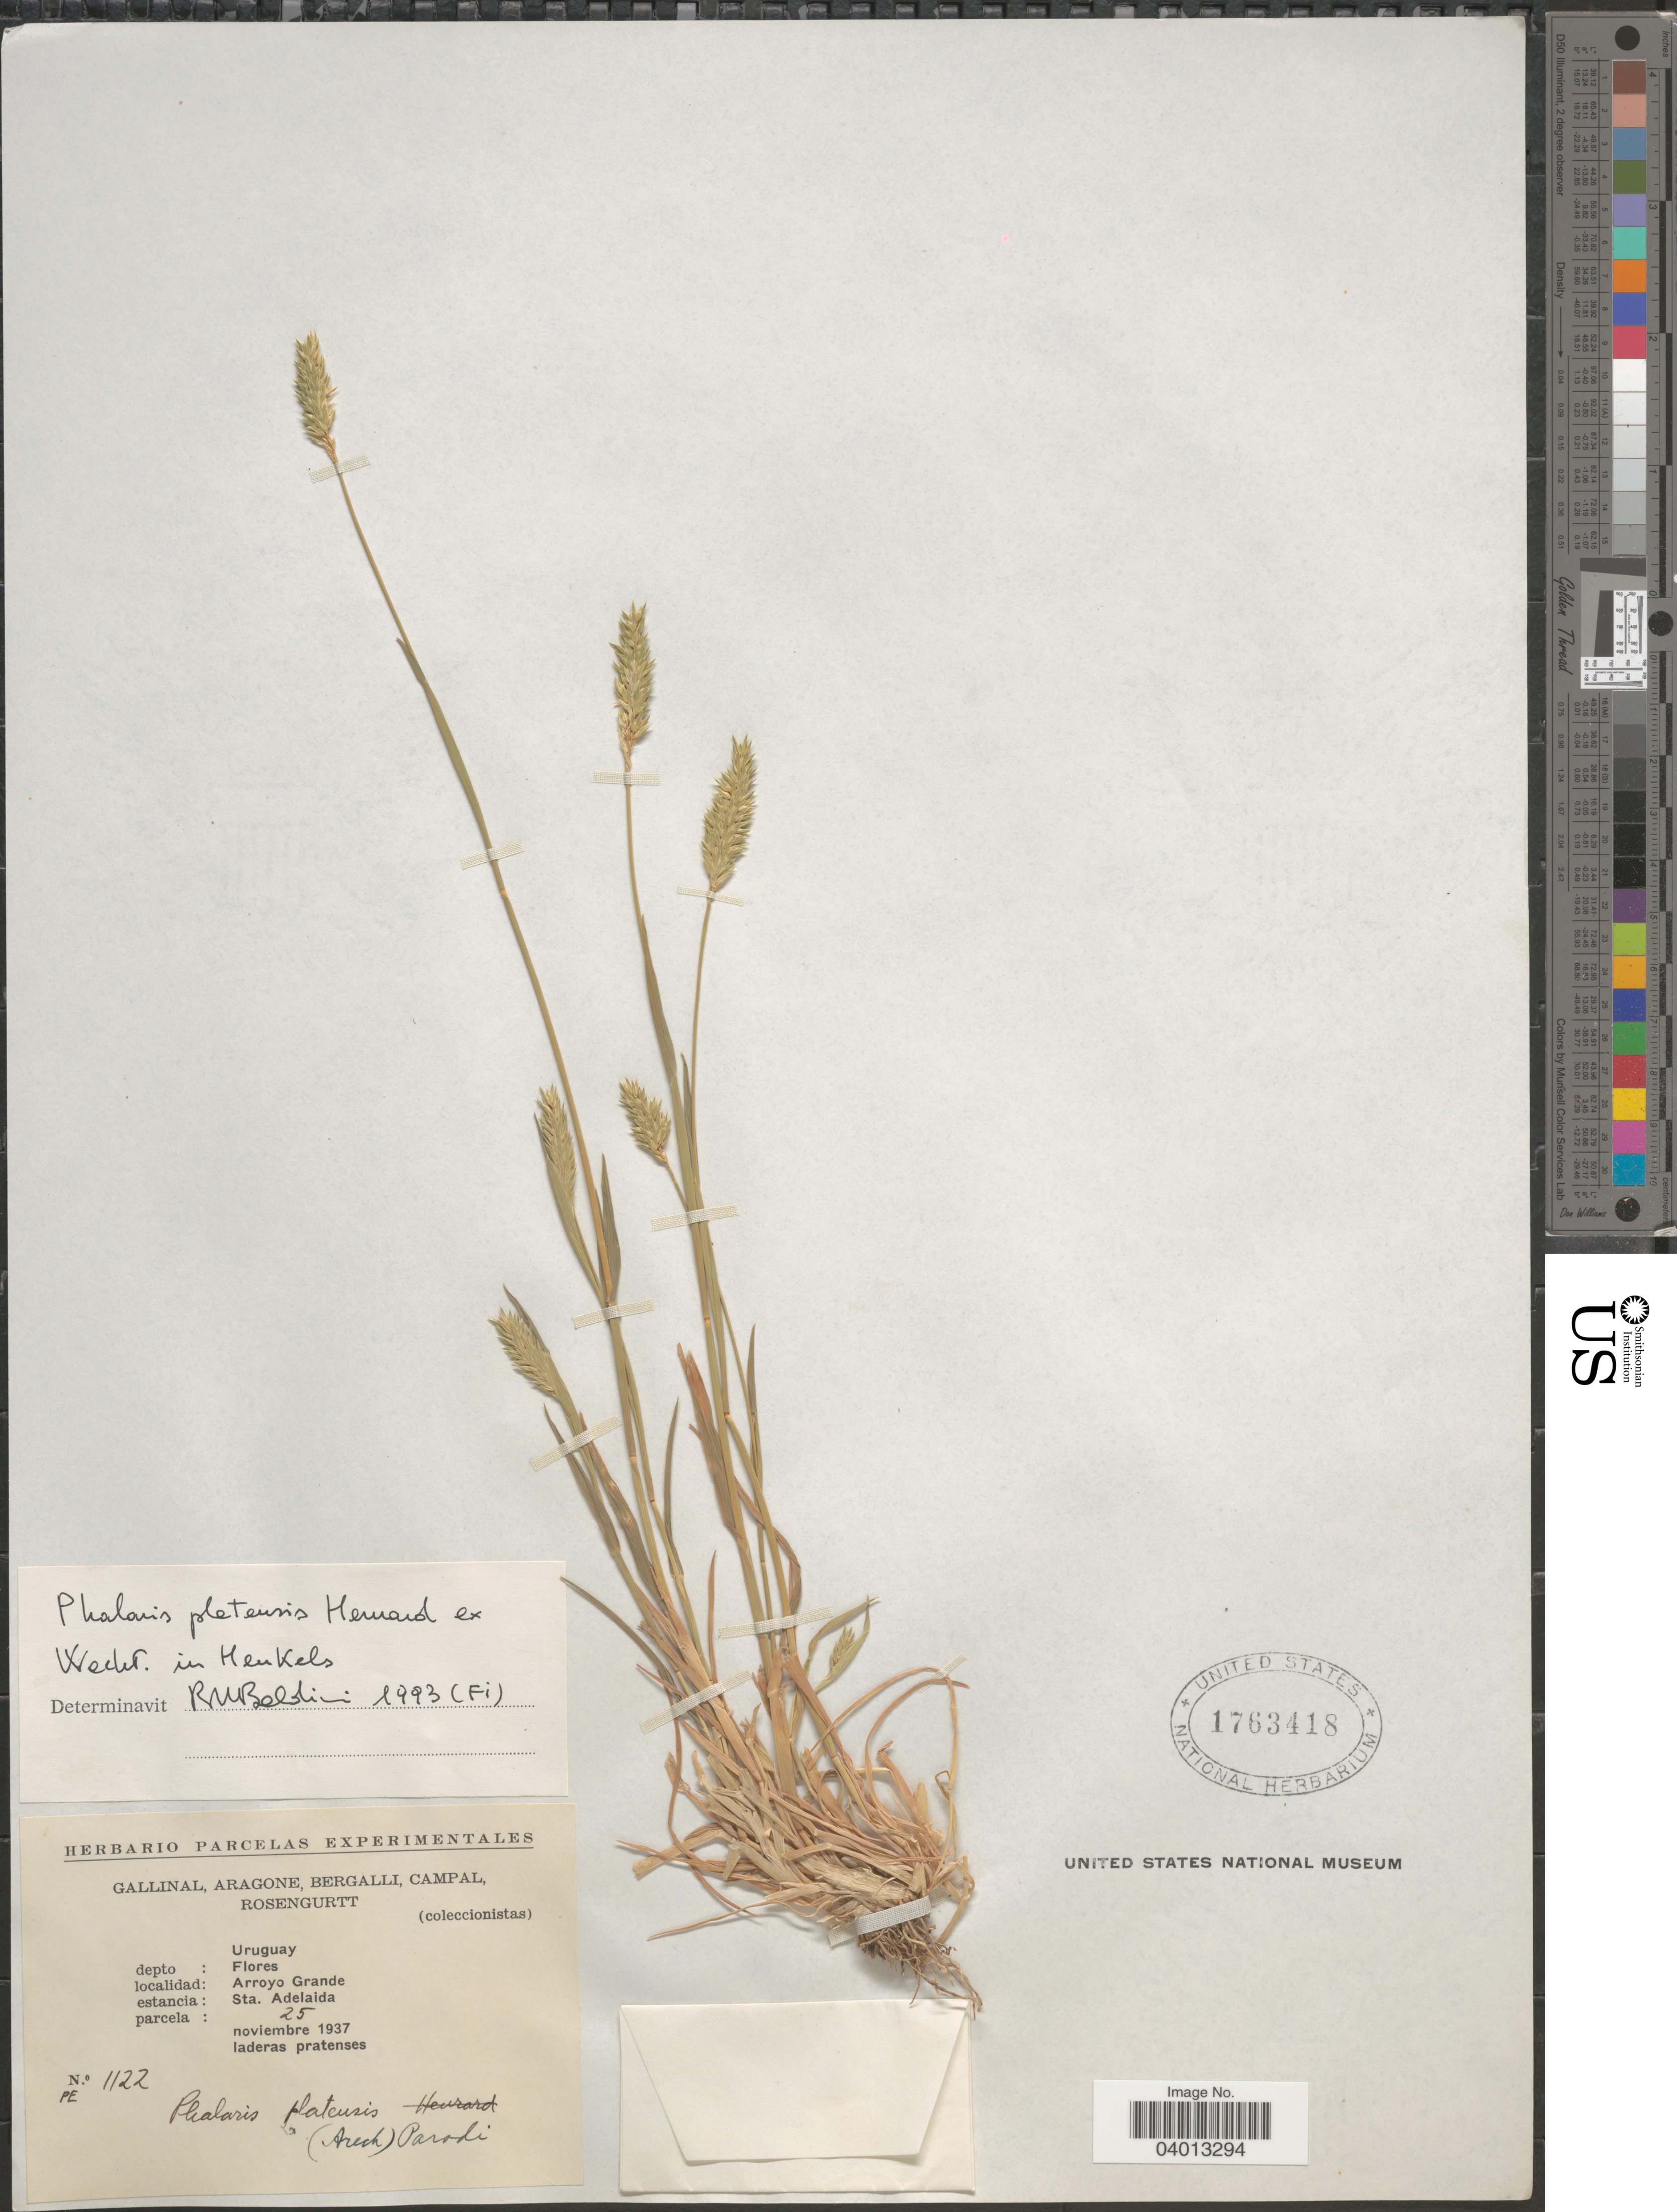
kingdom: Plantae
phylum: Tracheophyta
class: Liliopsida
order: Poales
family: Poaceae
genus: Phalaris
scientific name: Phalaris platensis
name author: Henr. ex Wacht.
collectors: -. Gallinal, -- Aragone, -- Bergalli, -- Campal & Rosengurtt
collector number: PE? 1122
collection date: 1937-11-25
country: Uruguay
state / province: Flores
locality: Depto: Flores. Arroyo Grande. Estancia: Sta. Adelaida.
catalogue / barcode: US 1763418